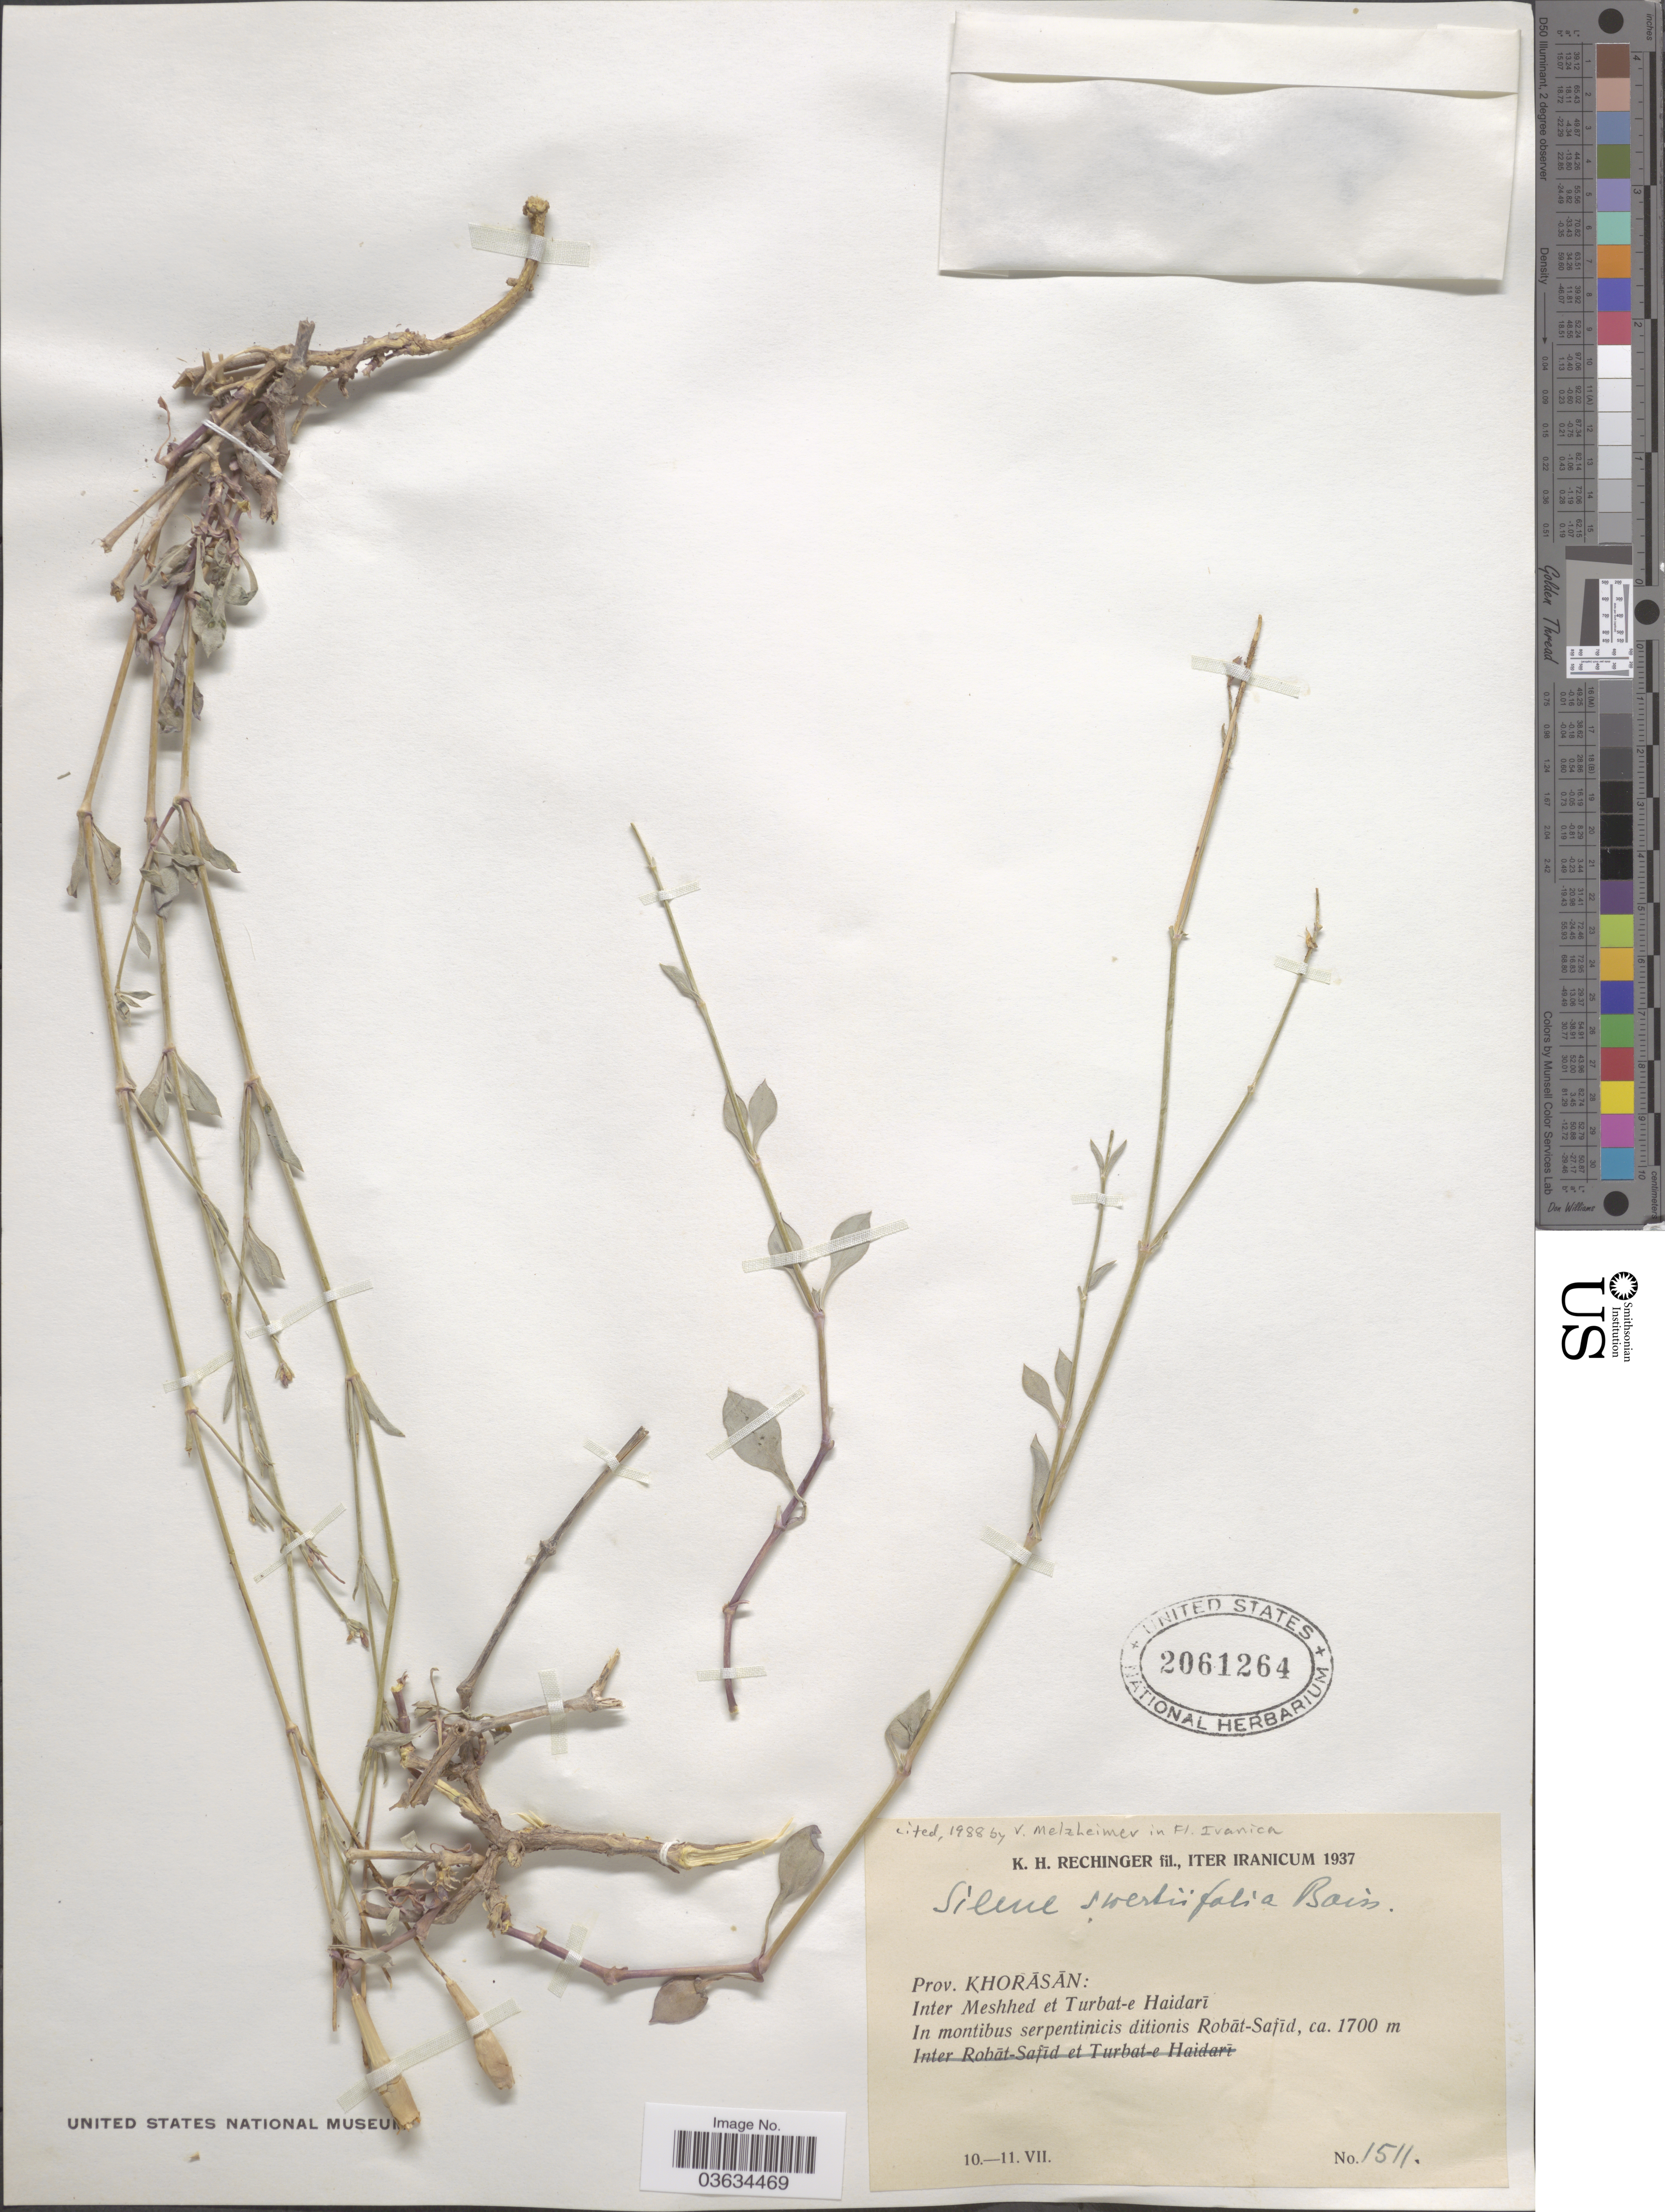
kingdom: Plantae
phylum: Tracheophyta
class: Magnoliopsida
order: Caryophyllales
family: Caryophyllaceae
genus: Silene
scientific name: Silene swertiaefolia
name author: Boiss.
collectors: K. H. Rechinger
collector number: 1511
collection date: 1937-07-10/1937-07-11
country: Iran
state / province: Khorasan [obsolete]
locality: Iter Iranicum. Prov. Khorāsān: Inter Meshed et Turbat-e Haidarī. In montibus serpentinicis ditionis Robāt-Safīd.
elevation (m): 1700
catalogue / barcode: US 2061264